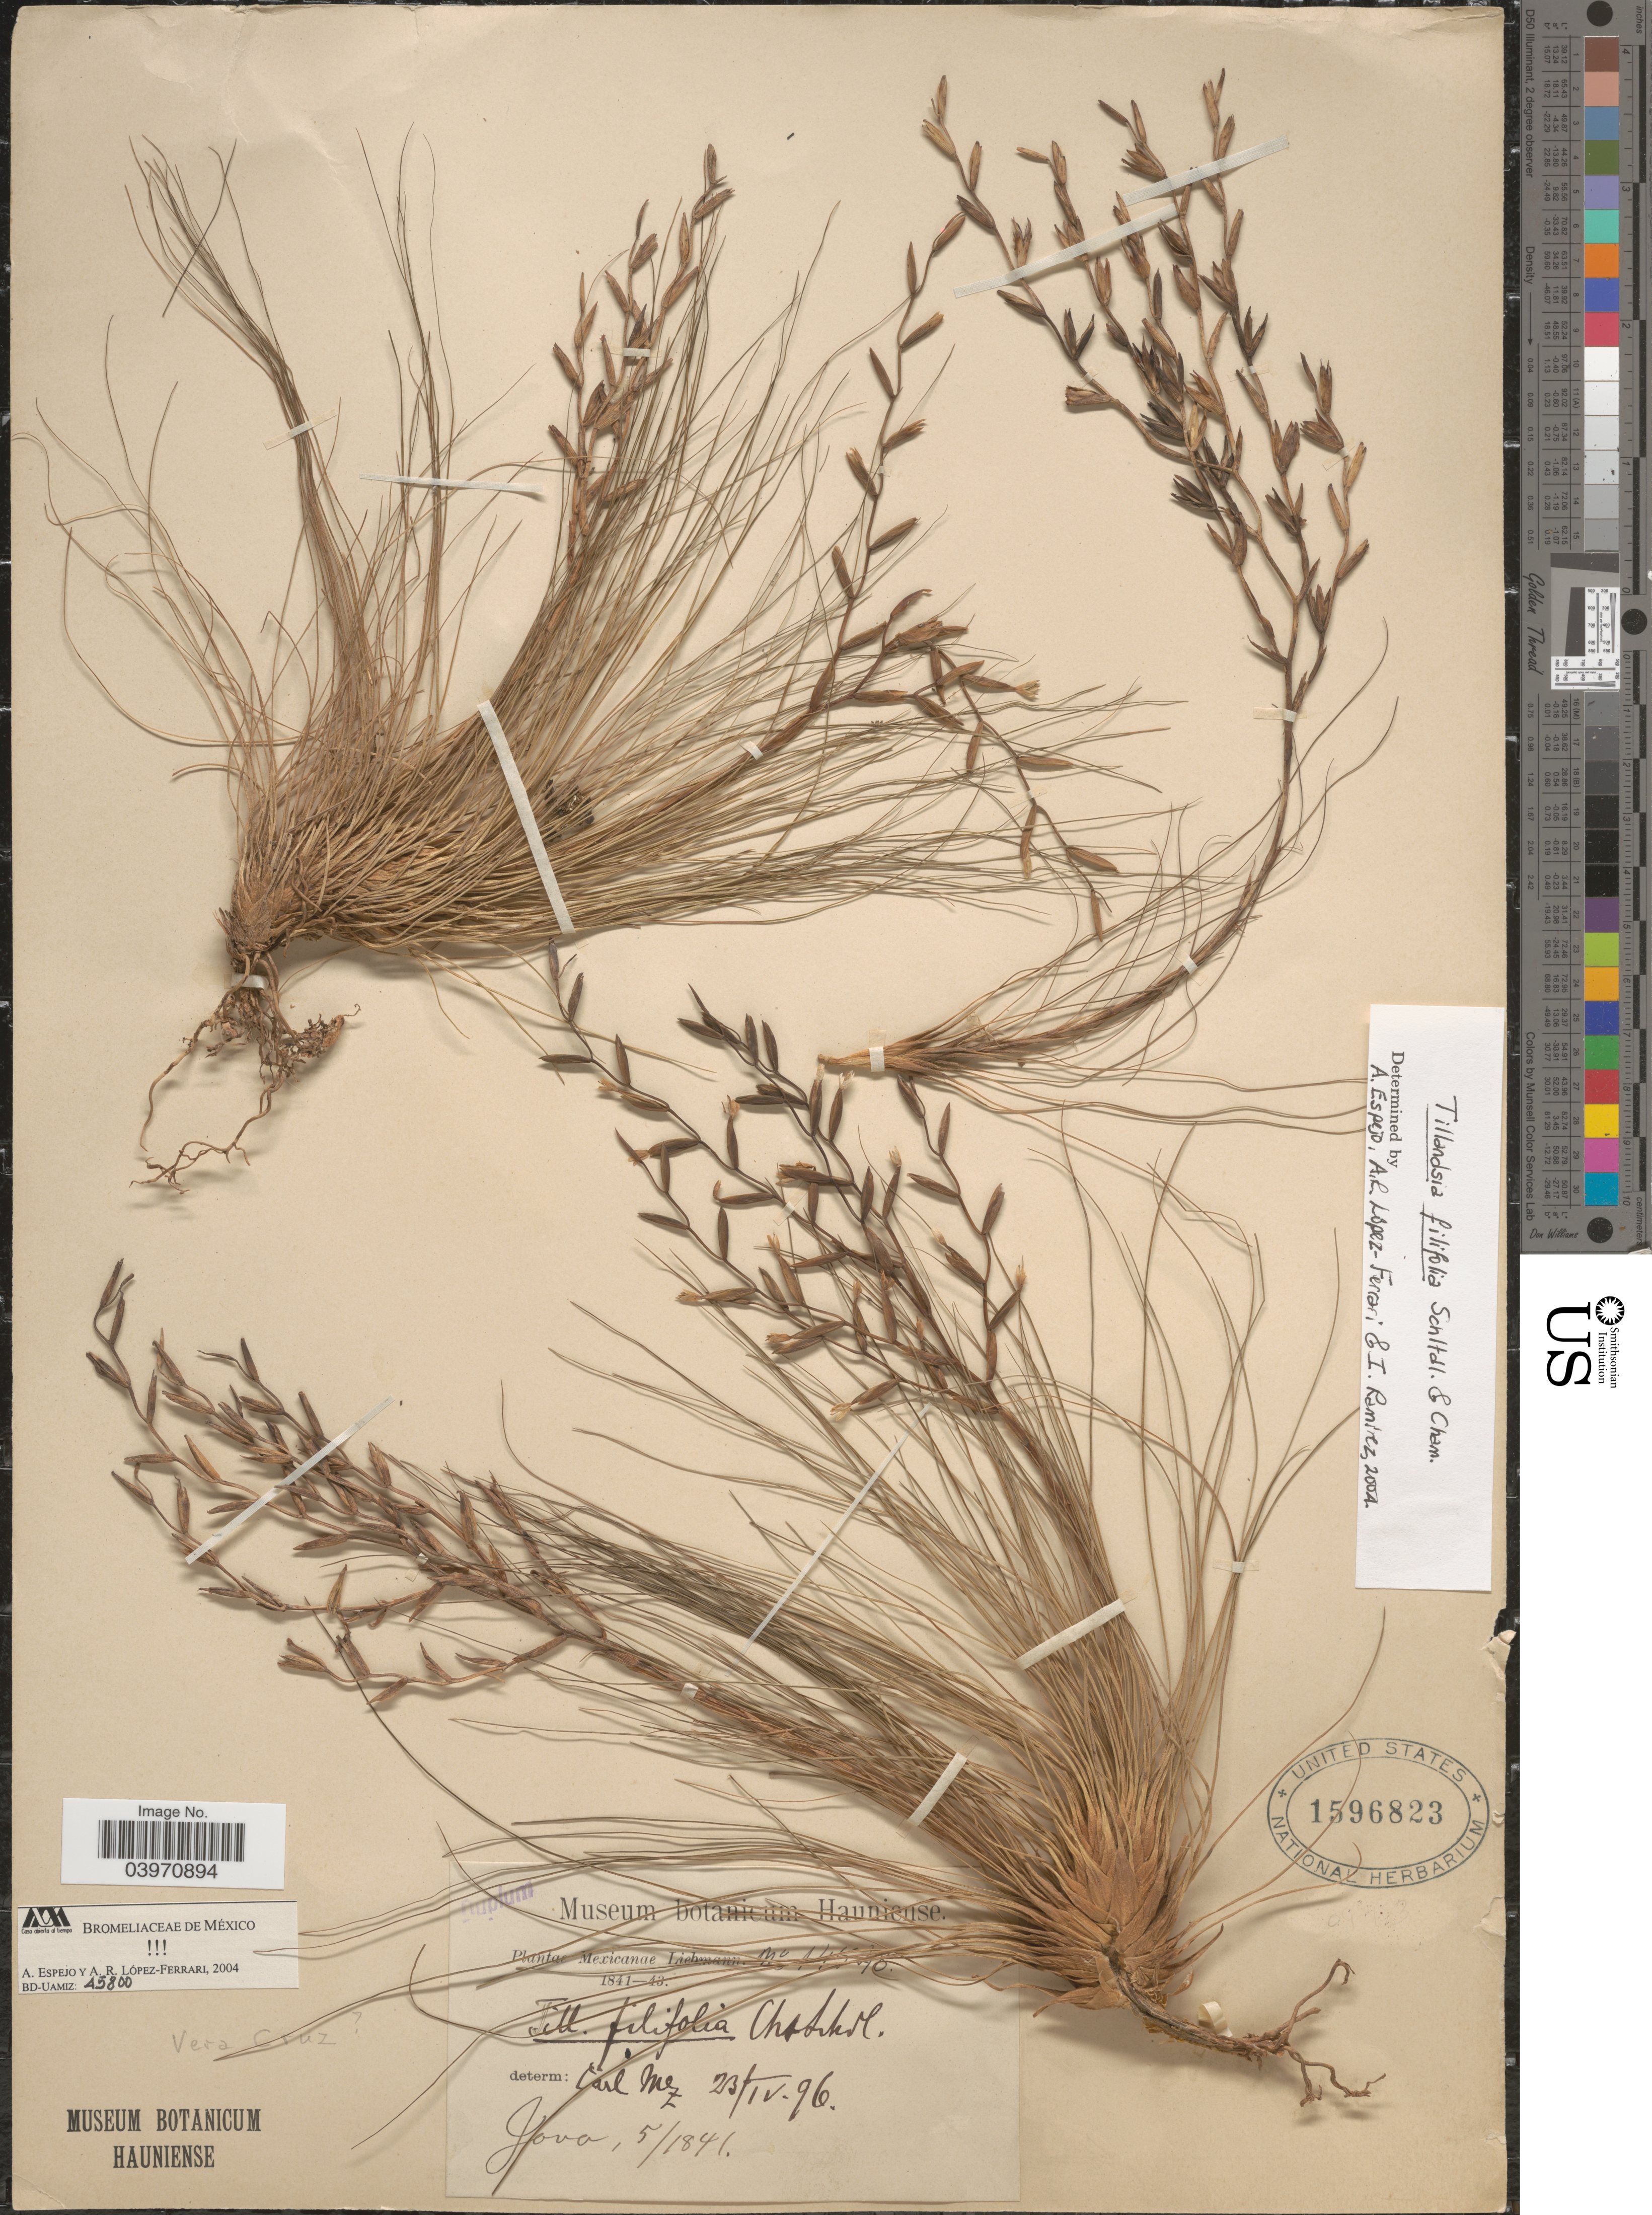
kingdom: Plantae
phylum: Tracheophyta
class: Liliopsida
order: Poales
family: Bromeliaceae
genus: Tillandsia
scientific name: Tillandsia filifolia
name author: Schltdl. & Cham.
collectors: Liebmann, --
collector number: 14548*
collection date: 1841-05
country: Mexico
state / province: Veracruz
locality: Vera Cruz [unsure placement]. Jovo.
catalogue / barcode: US 1596823